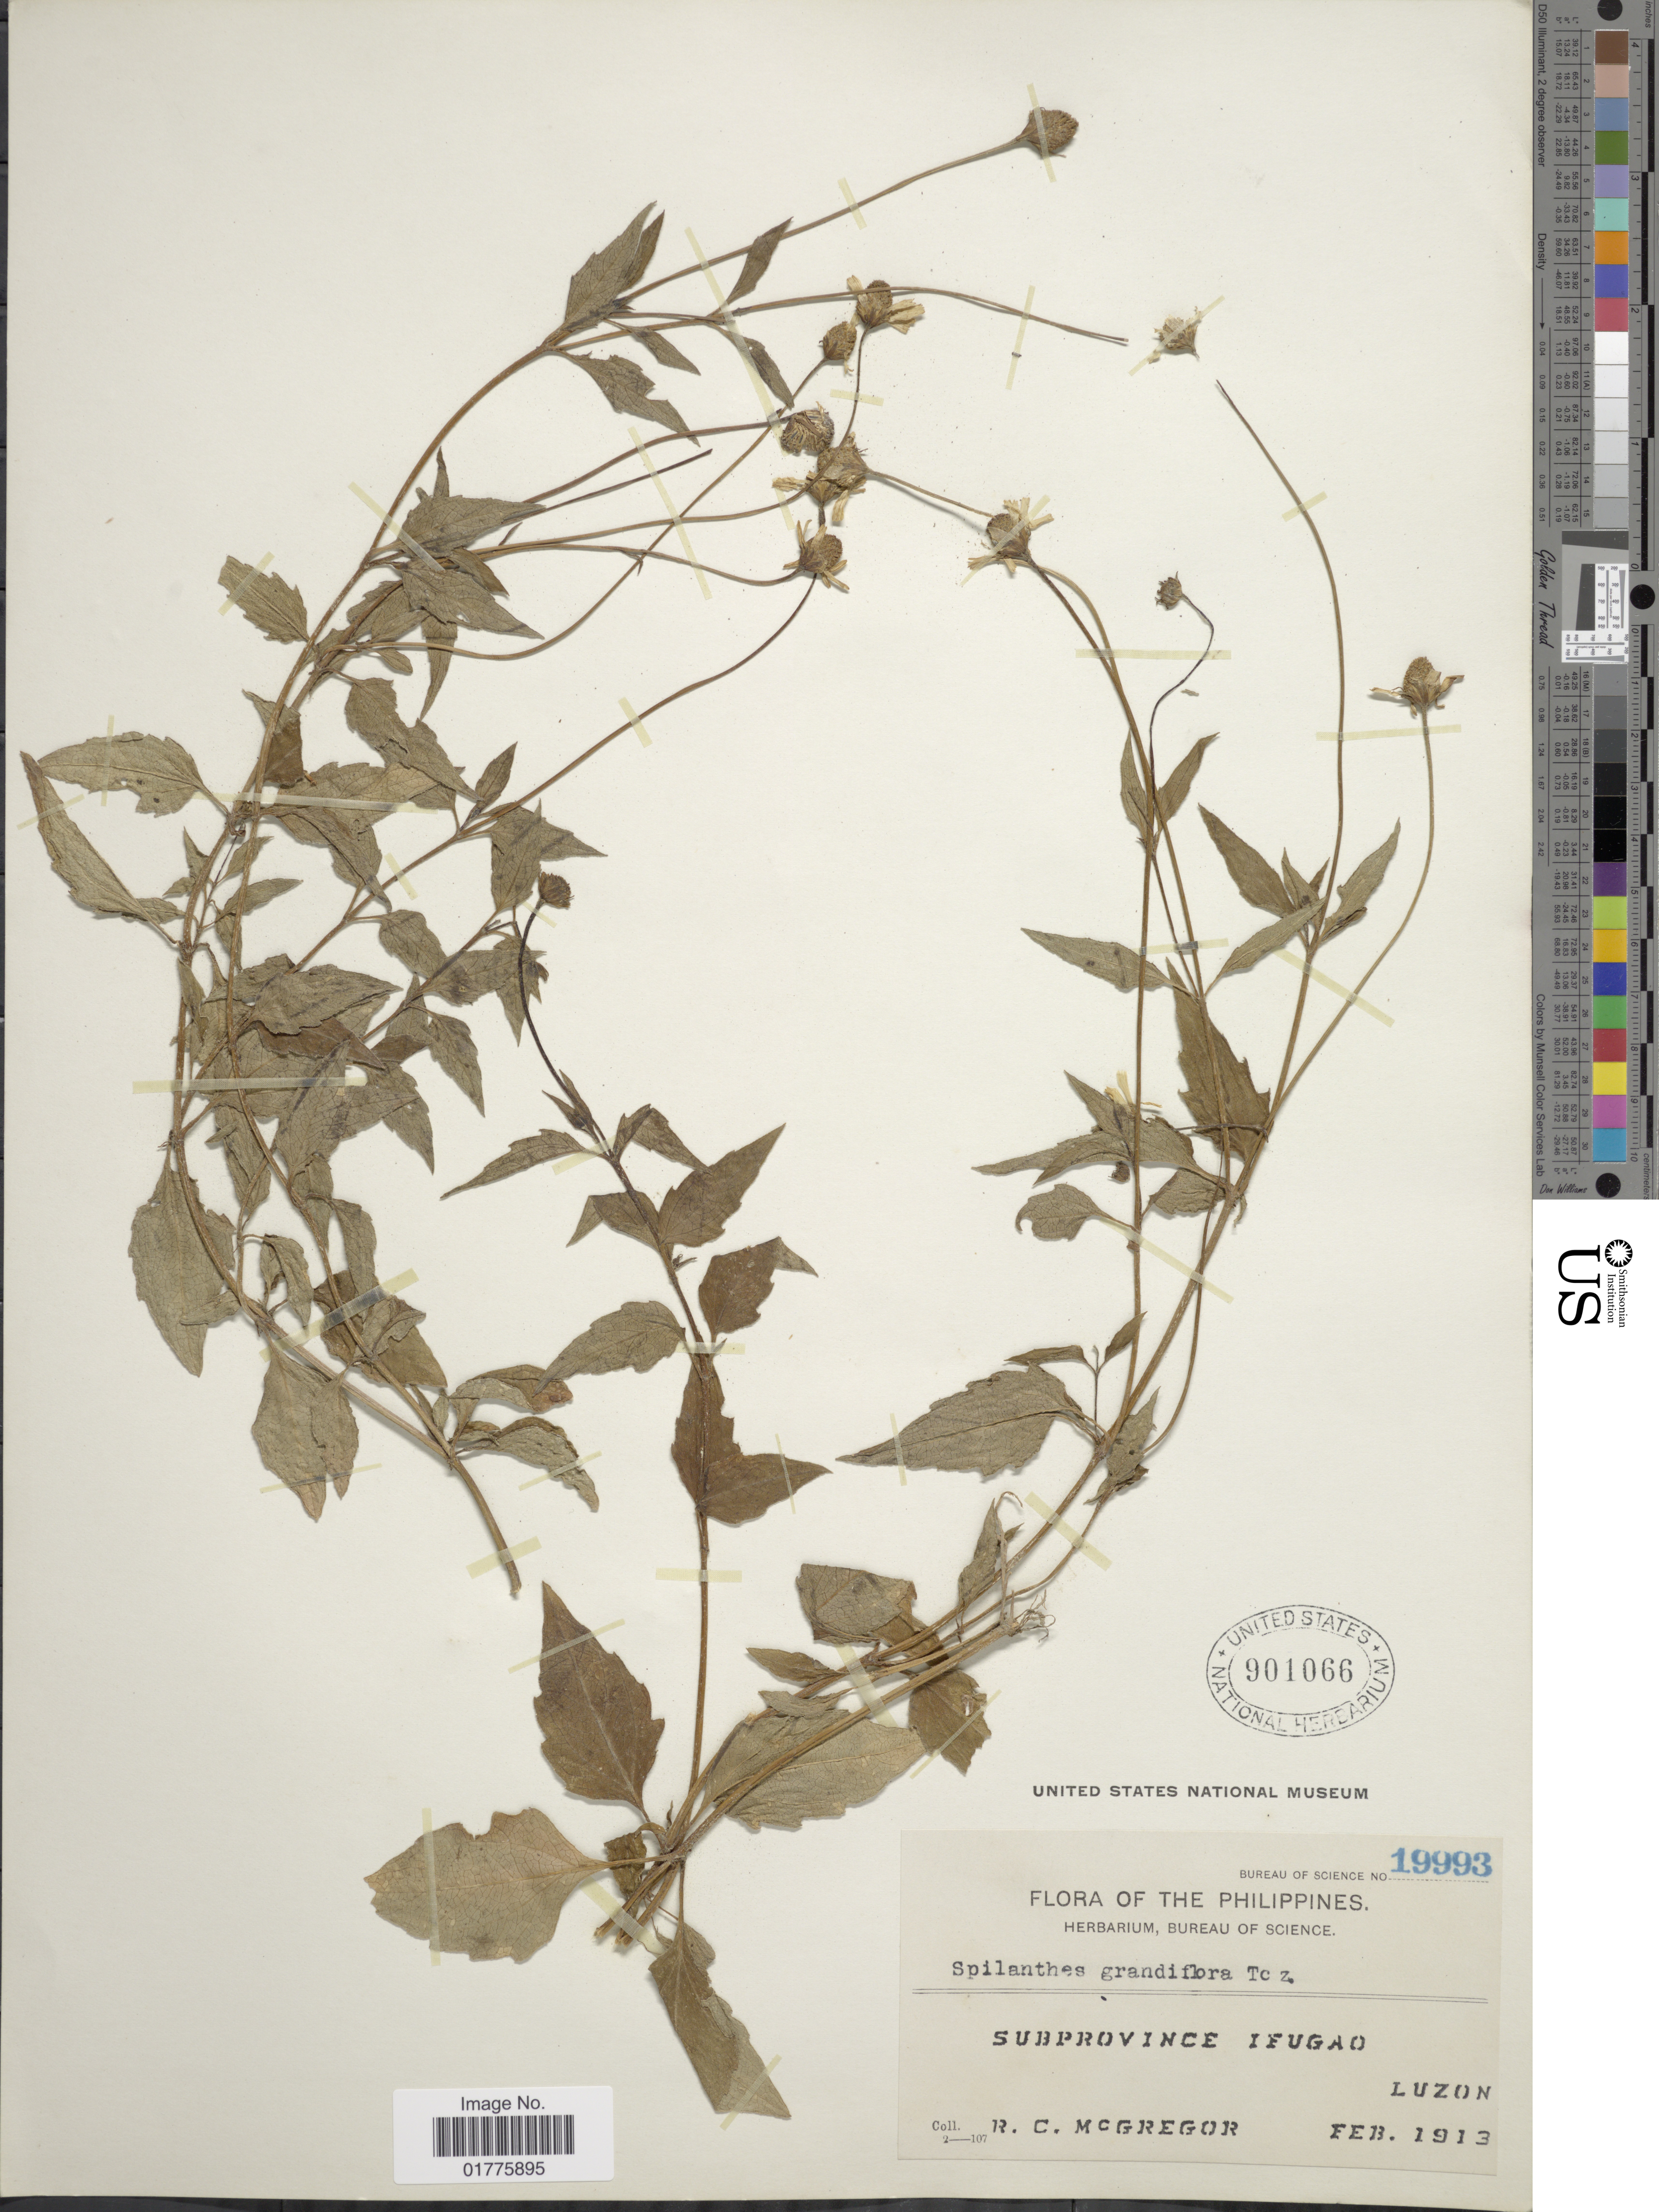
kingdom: Plantae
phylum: Tracheophyta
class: Magnoliopsida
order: Asterales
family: Asteraceae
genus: Acmella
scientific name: Acmella grandiflora var. grandiflora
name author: (Turcz.) R.K. Jansen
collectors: R. C. McGregor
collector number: Bureau of Science19993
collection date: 1913-02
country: Philippines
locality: Subprovince Ifugao, Luzon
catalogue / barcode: US 901066